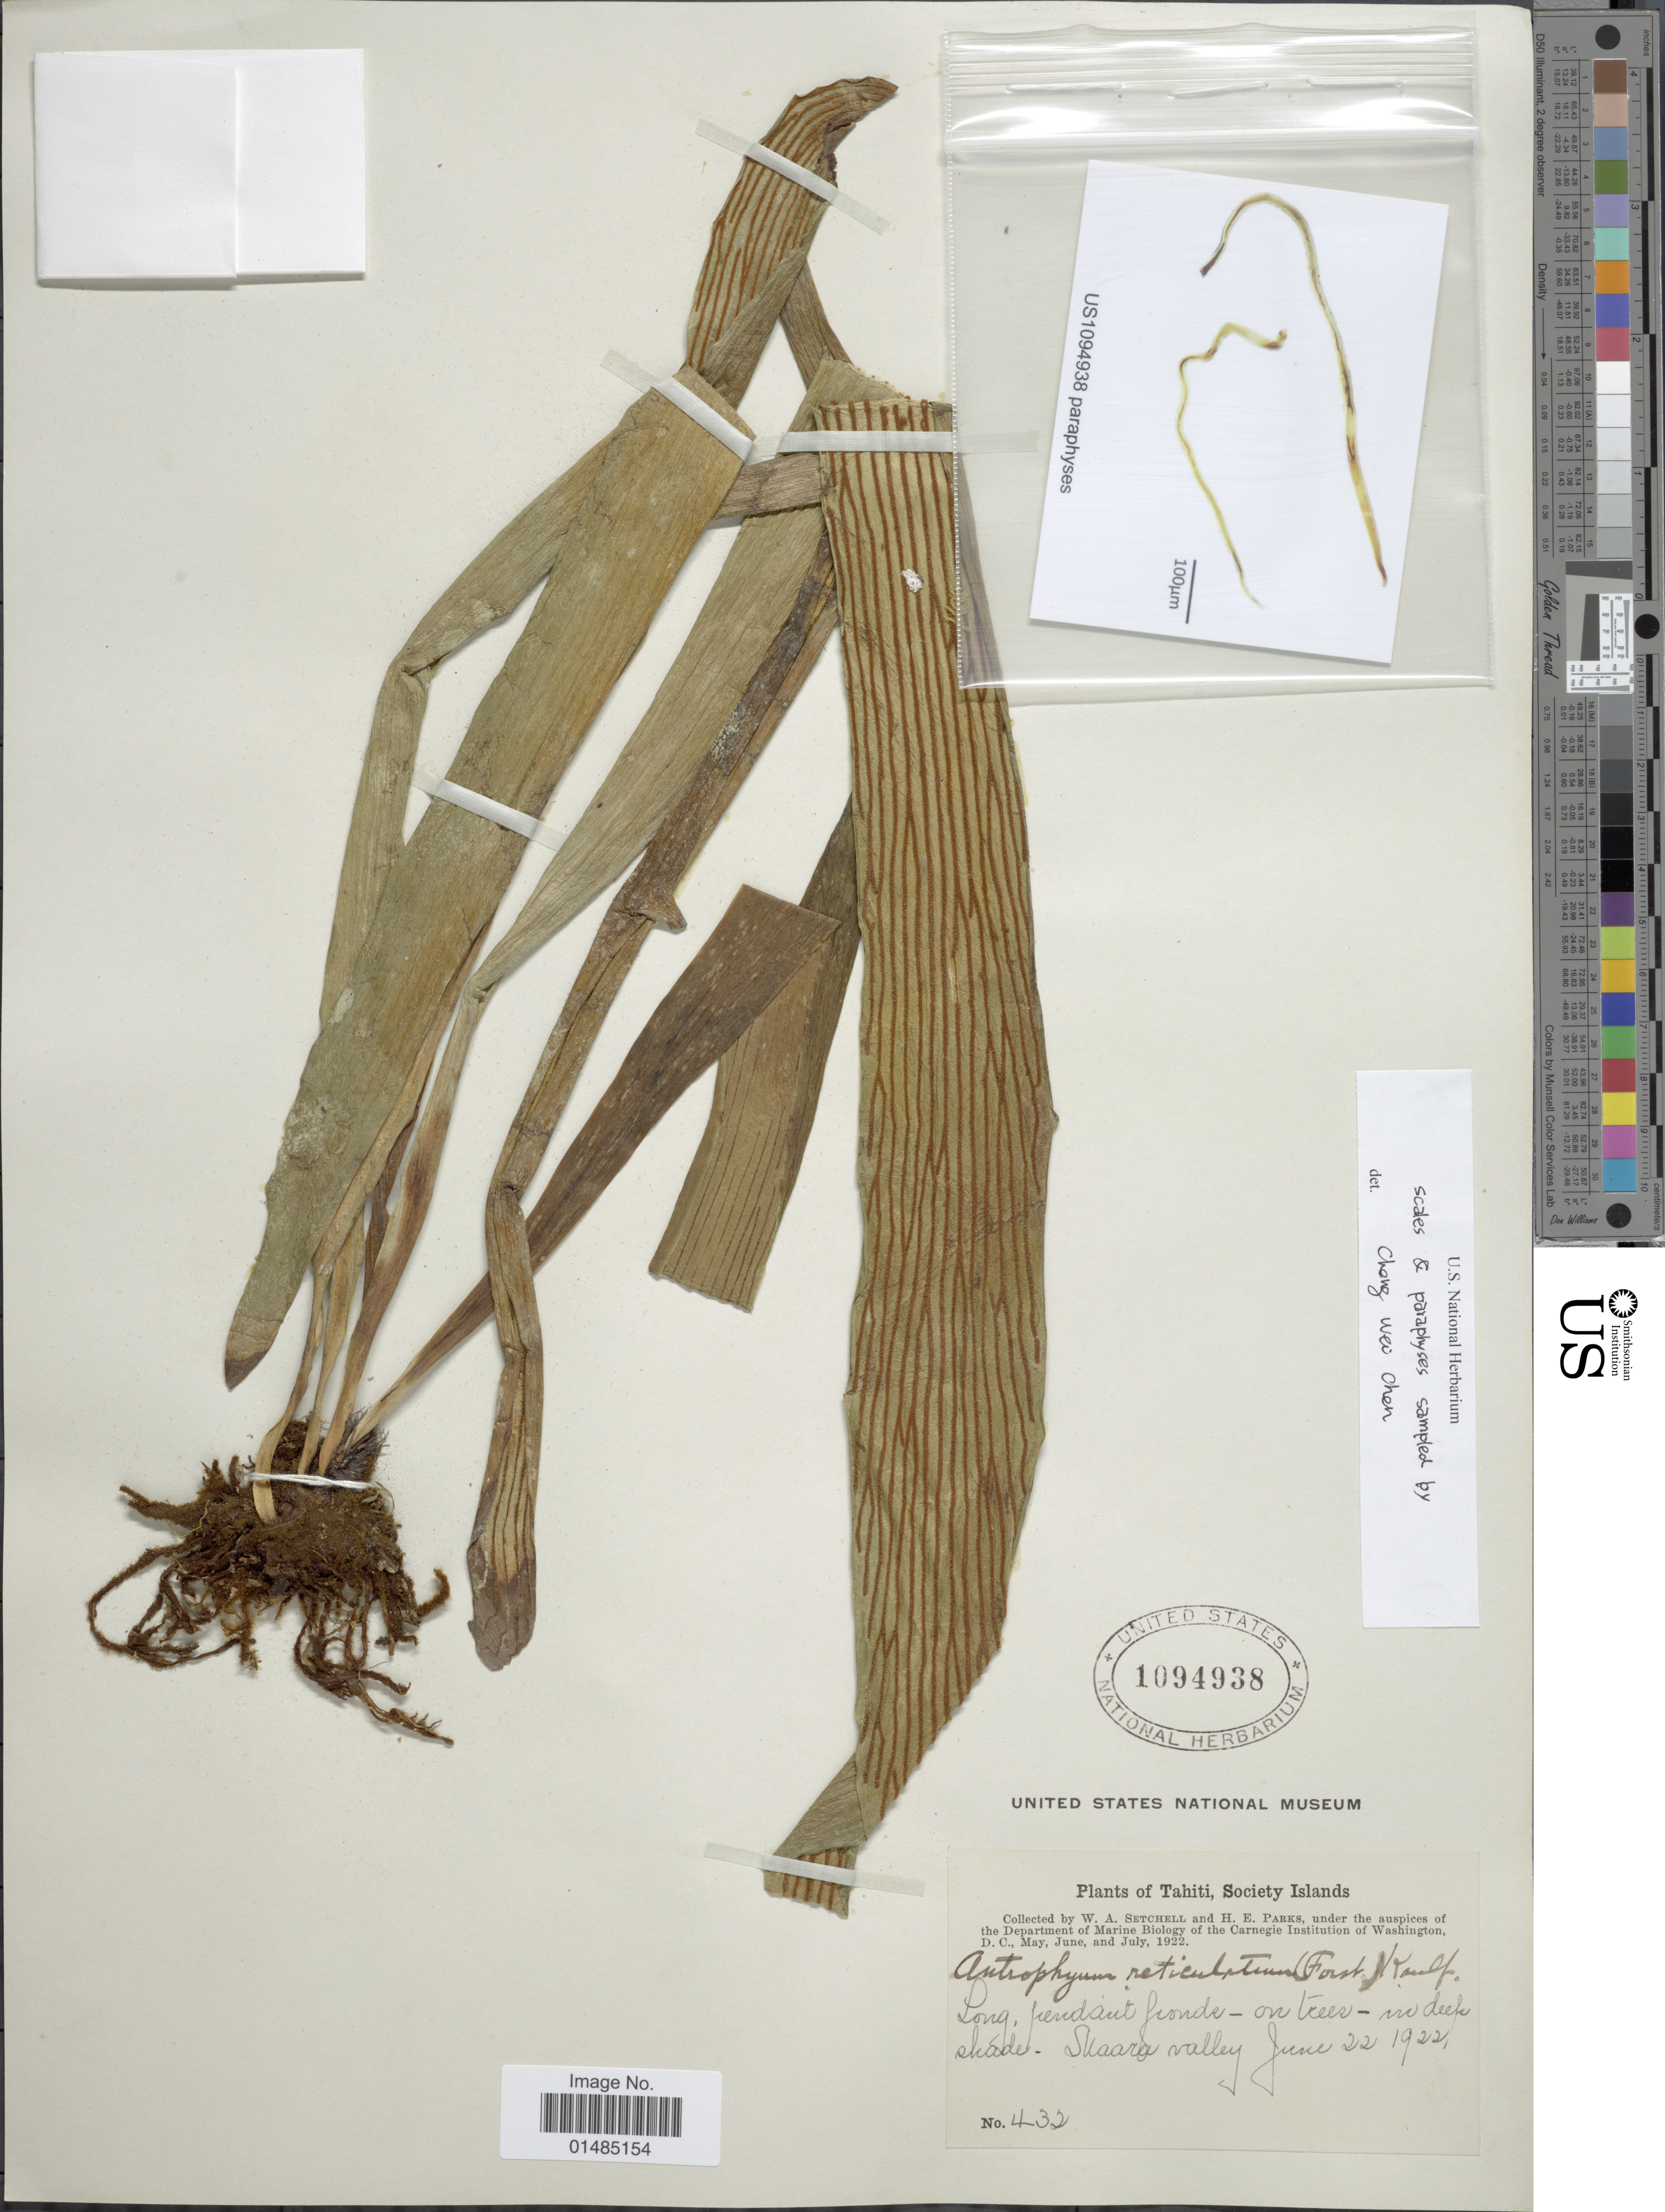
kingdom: Plantae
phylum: Tracheophyta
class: Polypodiopsida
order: Polypodiales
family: Pteridaceae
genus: Antrophyum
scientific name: Antrophyum plantagineum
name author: (Cav.) Kaulf.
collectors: W. Setchell & H. E. Parks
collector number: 432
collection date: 1922-06-22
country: French Polynesia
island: Tahiti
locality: Tahiti, Society Islands, Skaara valley [interpreted]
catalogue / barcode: US 1094938